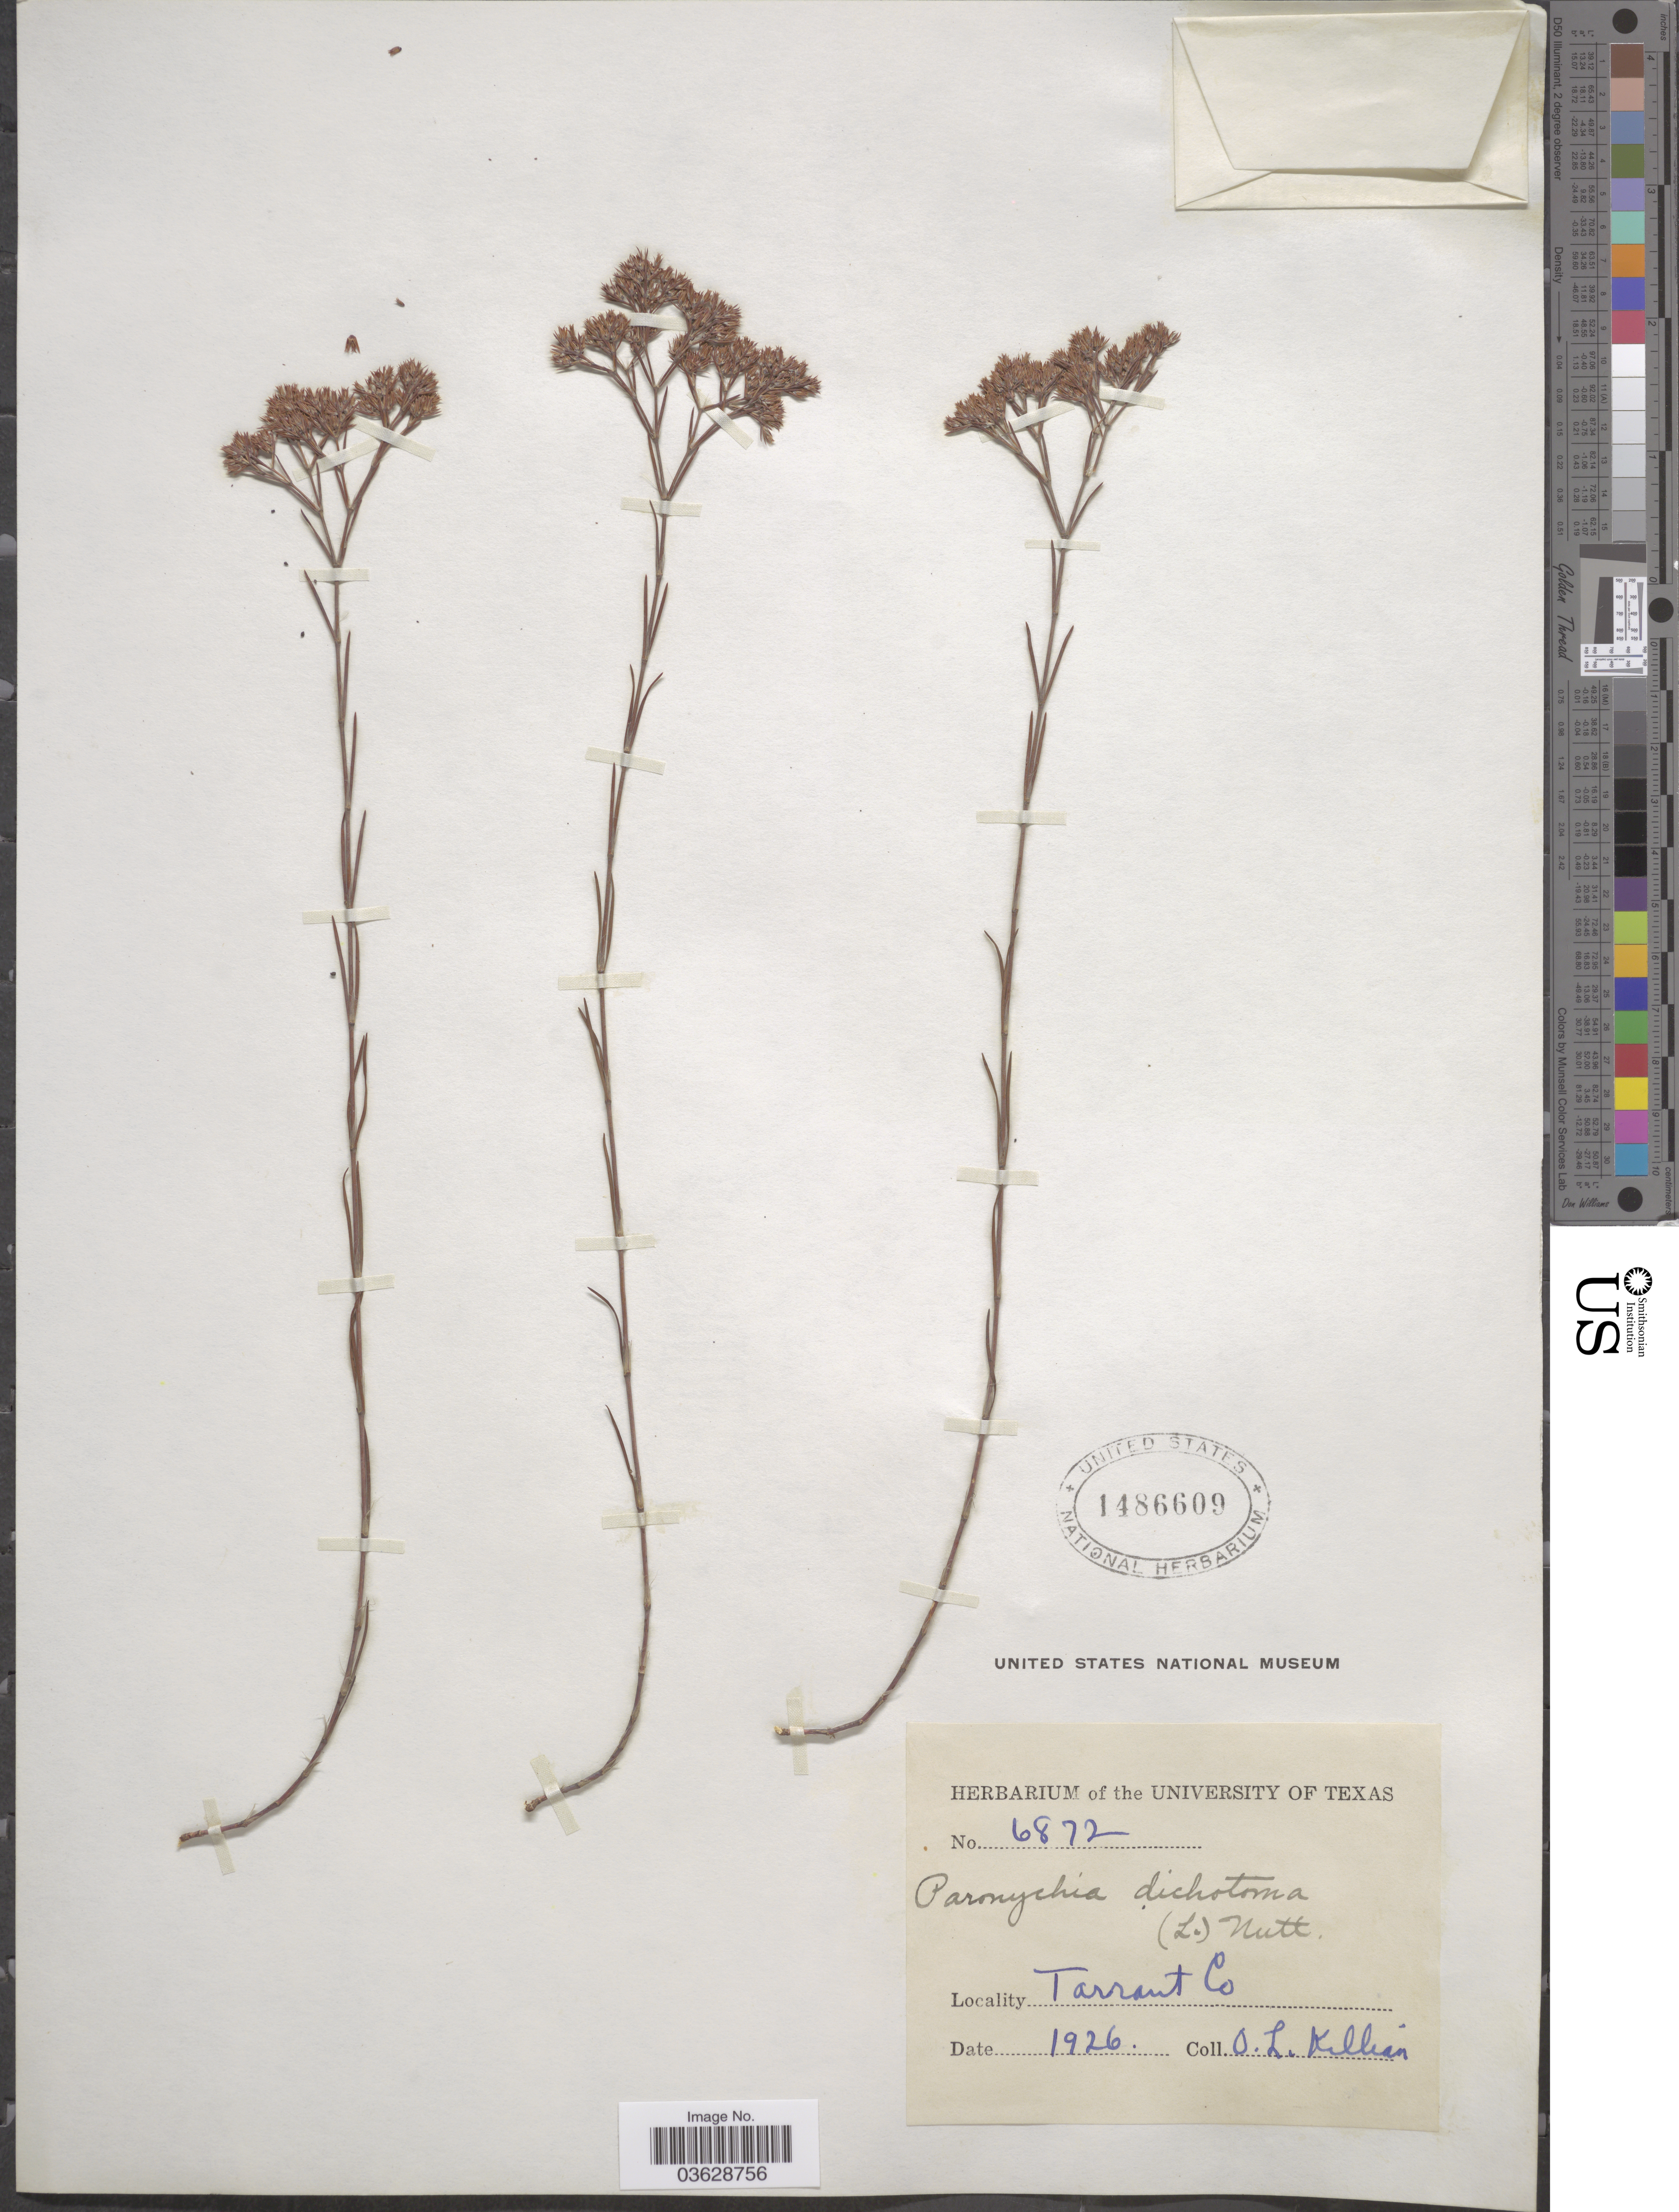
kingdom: Plantae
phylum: Tracheophyta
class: Magnoliopsida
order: Caryophyllales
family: Caryophyllaceae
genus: Paronychia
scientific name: Paronychia virginica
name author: Spreng.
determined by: Strong, Mark T., (BOT), Smithsonian Institution - National Museum of Natural History (UNITED STATES)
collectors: O. Killian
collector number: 6872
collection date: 1926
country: United States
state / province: Texas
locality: Tarrant Co.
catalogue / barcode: US 1486609